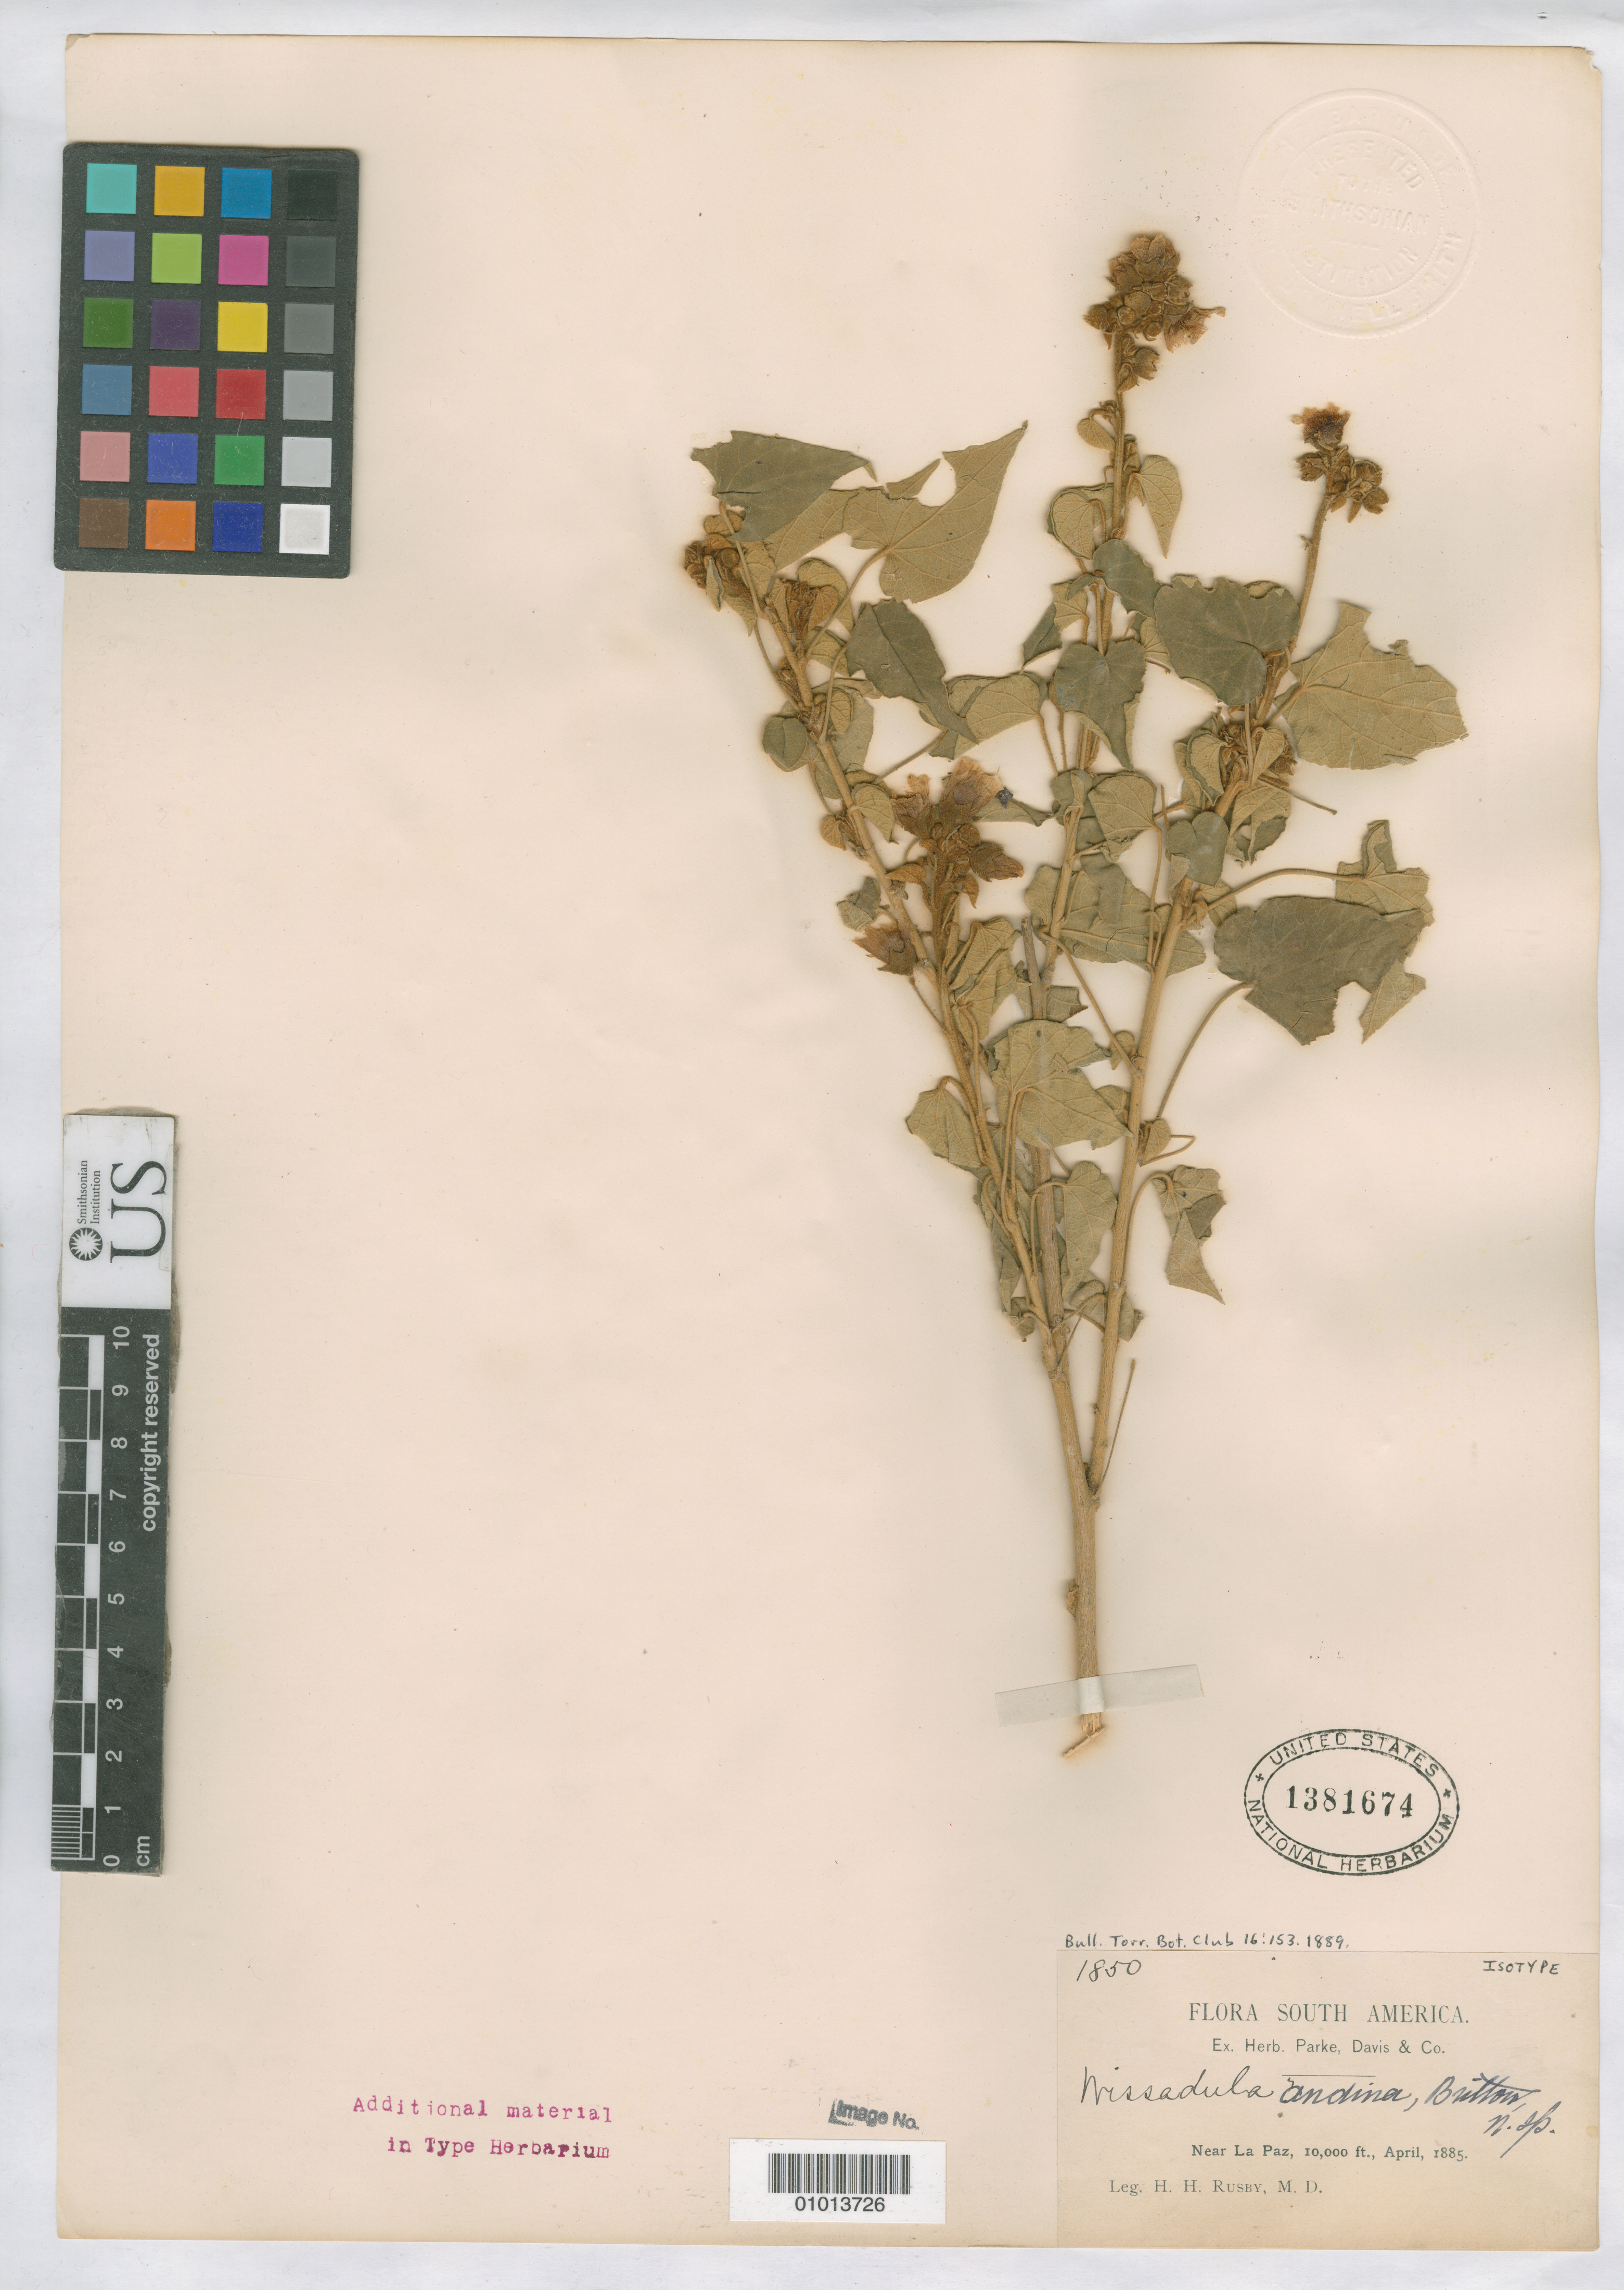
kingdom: Plantae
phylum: Tracheophyta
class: Magnoliopsida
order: Malvales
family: Malvaceae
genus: Wissadula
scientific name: Wissadula andina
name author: Britton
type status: Type Collection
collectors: H. H. Rusby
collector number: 1850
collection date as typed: Apr 1885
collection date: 1885-04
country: Bolivia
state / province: La Paz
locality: Near La Paz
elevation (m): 3048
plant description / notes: Probably syntype rather than isotype. Protologue does not cite date; duplicates of this number have 2 different dates (Apr & Oct) and NY has duplicates with both dates.; Specimen ex John Donnell Smith herbarium.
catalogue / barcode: US 1381674